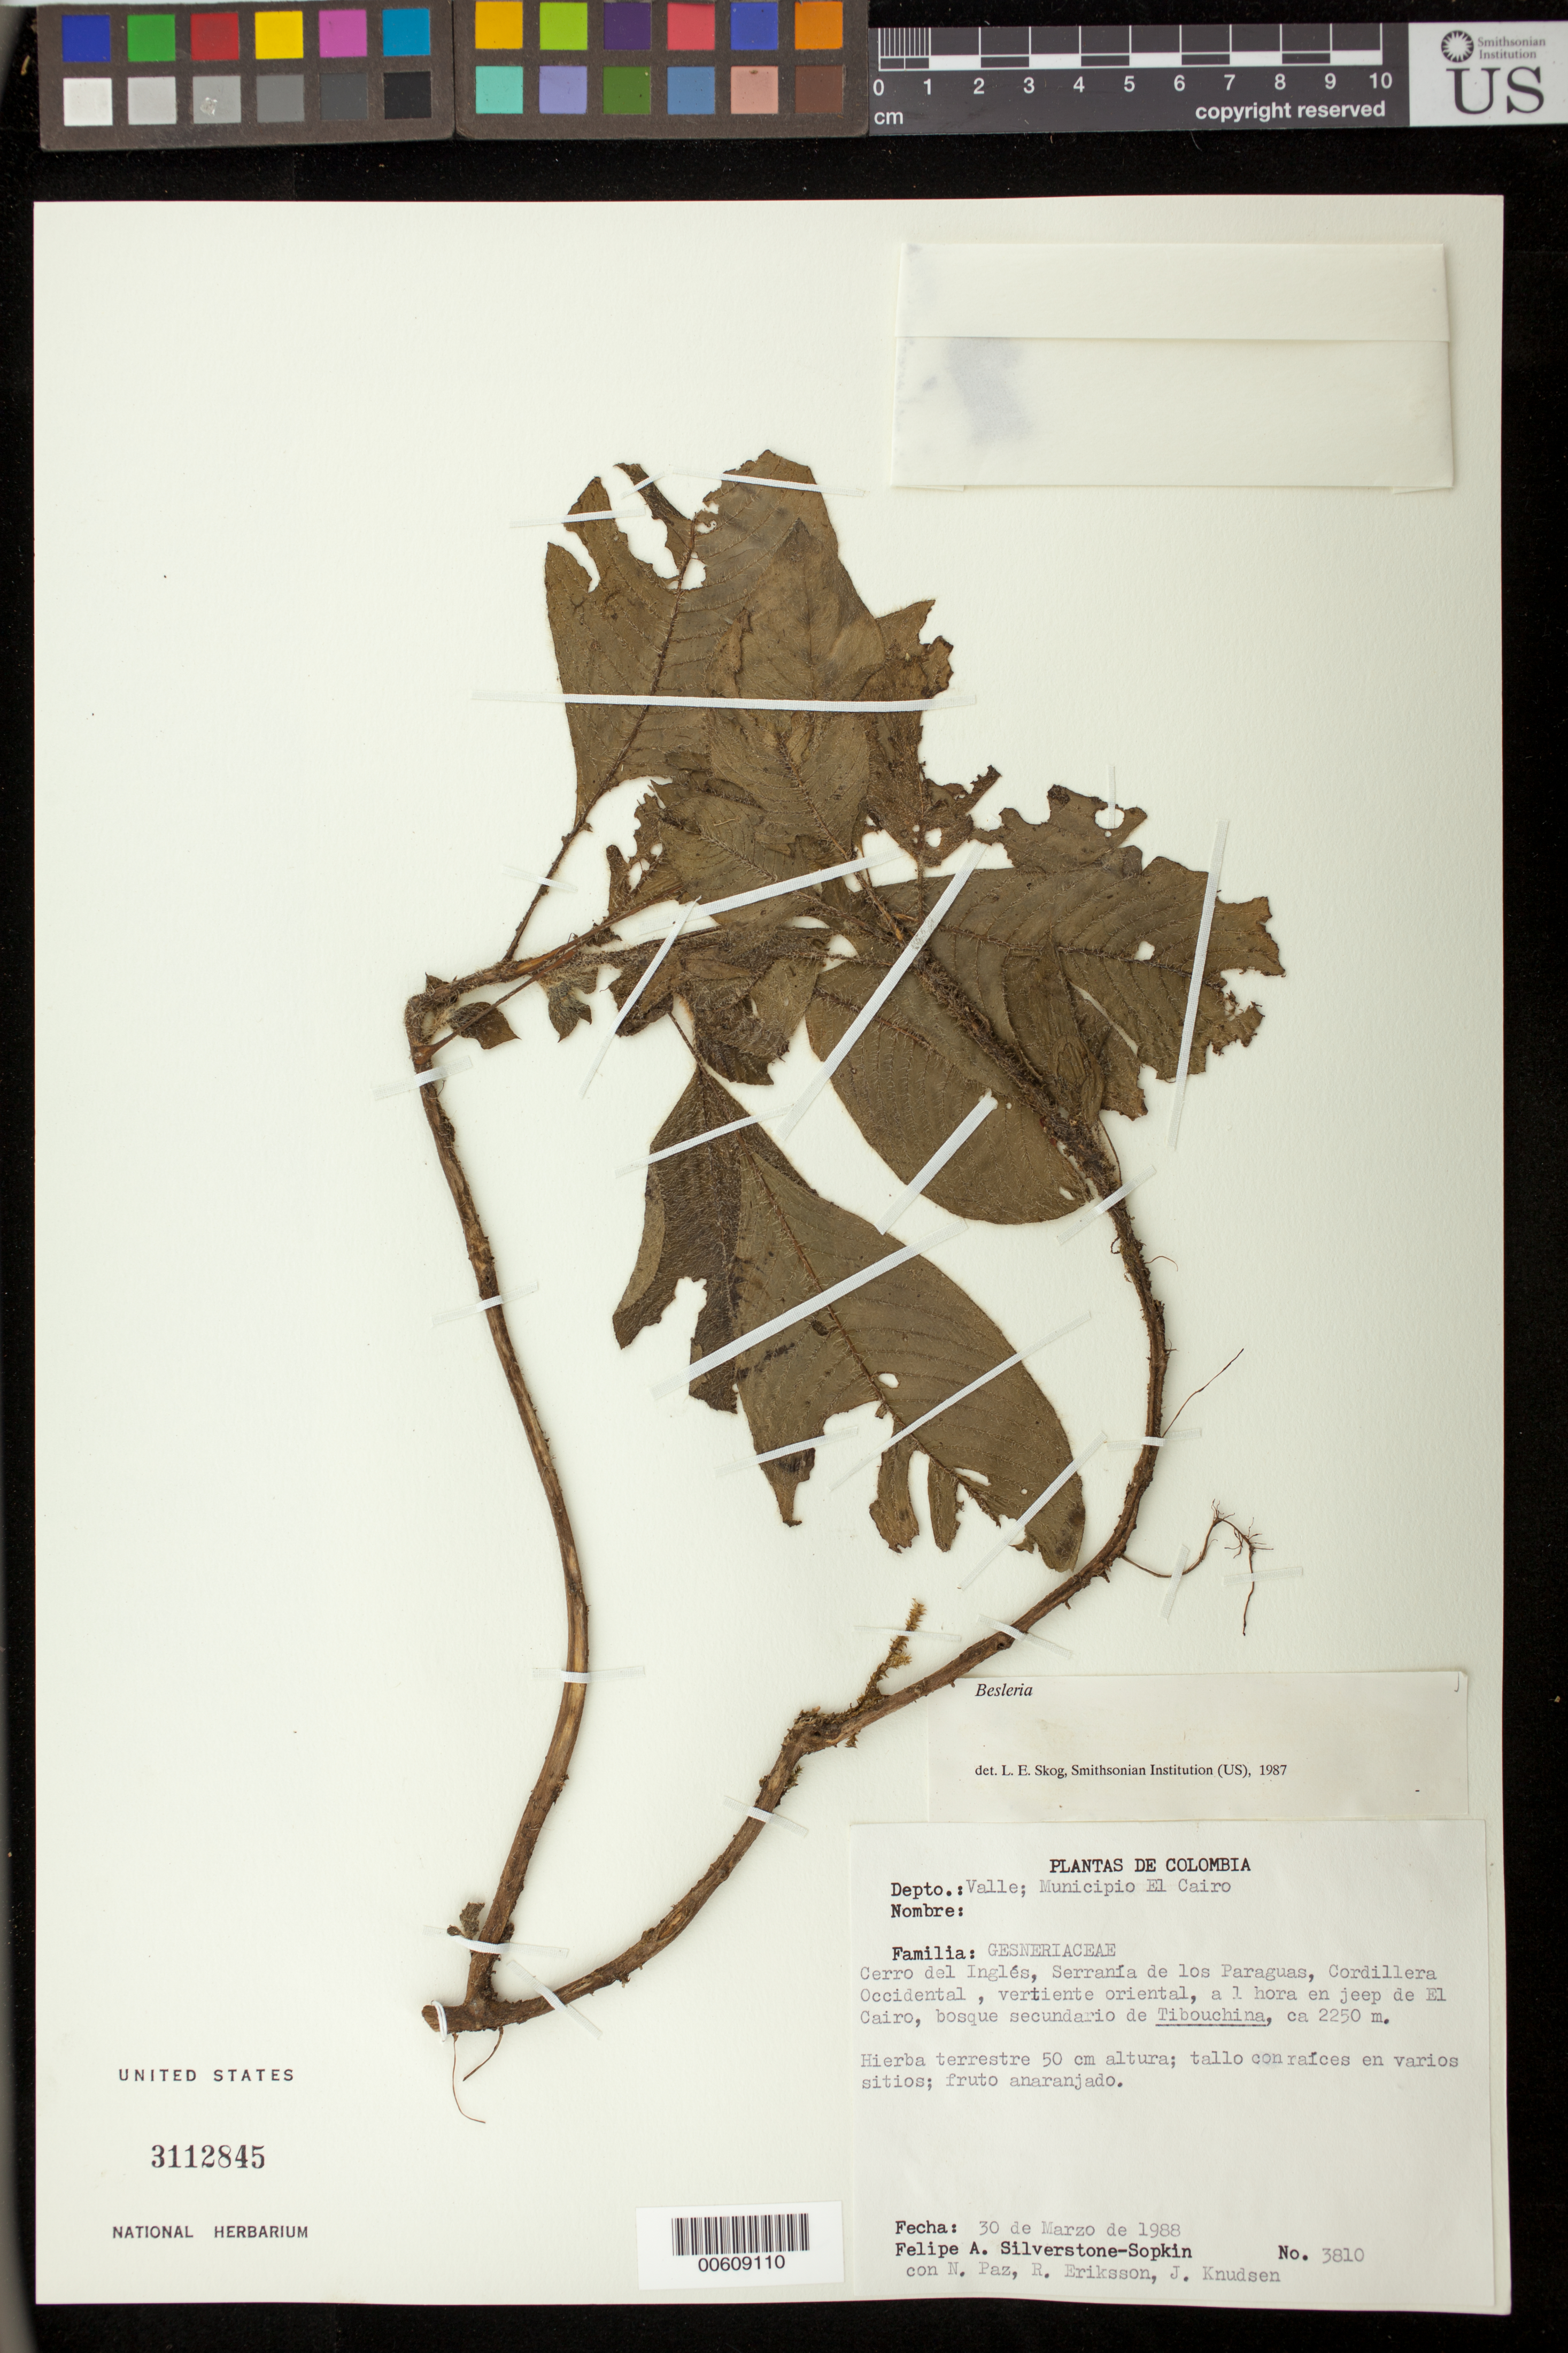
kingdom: Plantae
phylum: Tracheophyta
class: Magnoliopsida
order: Lamiales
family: Gesneriaceae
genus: Besleria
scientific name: Besleria sp.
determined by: Skog, Laurence E.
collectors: P. A. Silverstone-Sopkin, N. Paz, R. Eriksson & J. Knudsen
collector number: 3810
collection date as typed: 30 Mar 1988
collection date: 1988-03-30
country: Colombia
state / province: Valle del Cauca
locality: Mpio. El Cairo; Cerro del Inglés, Serranía de los Paraguas, Cordillera Occidental, vertiente oriental, a 1 hora en jeep de El Cairo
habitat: Bosque secundario de Tibouchina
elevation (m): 2250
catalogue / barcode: US 3112845